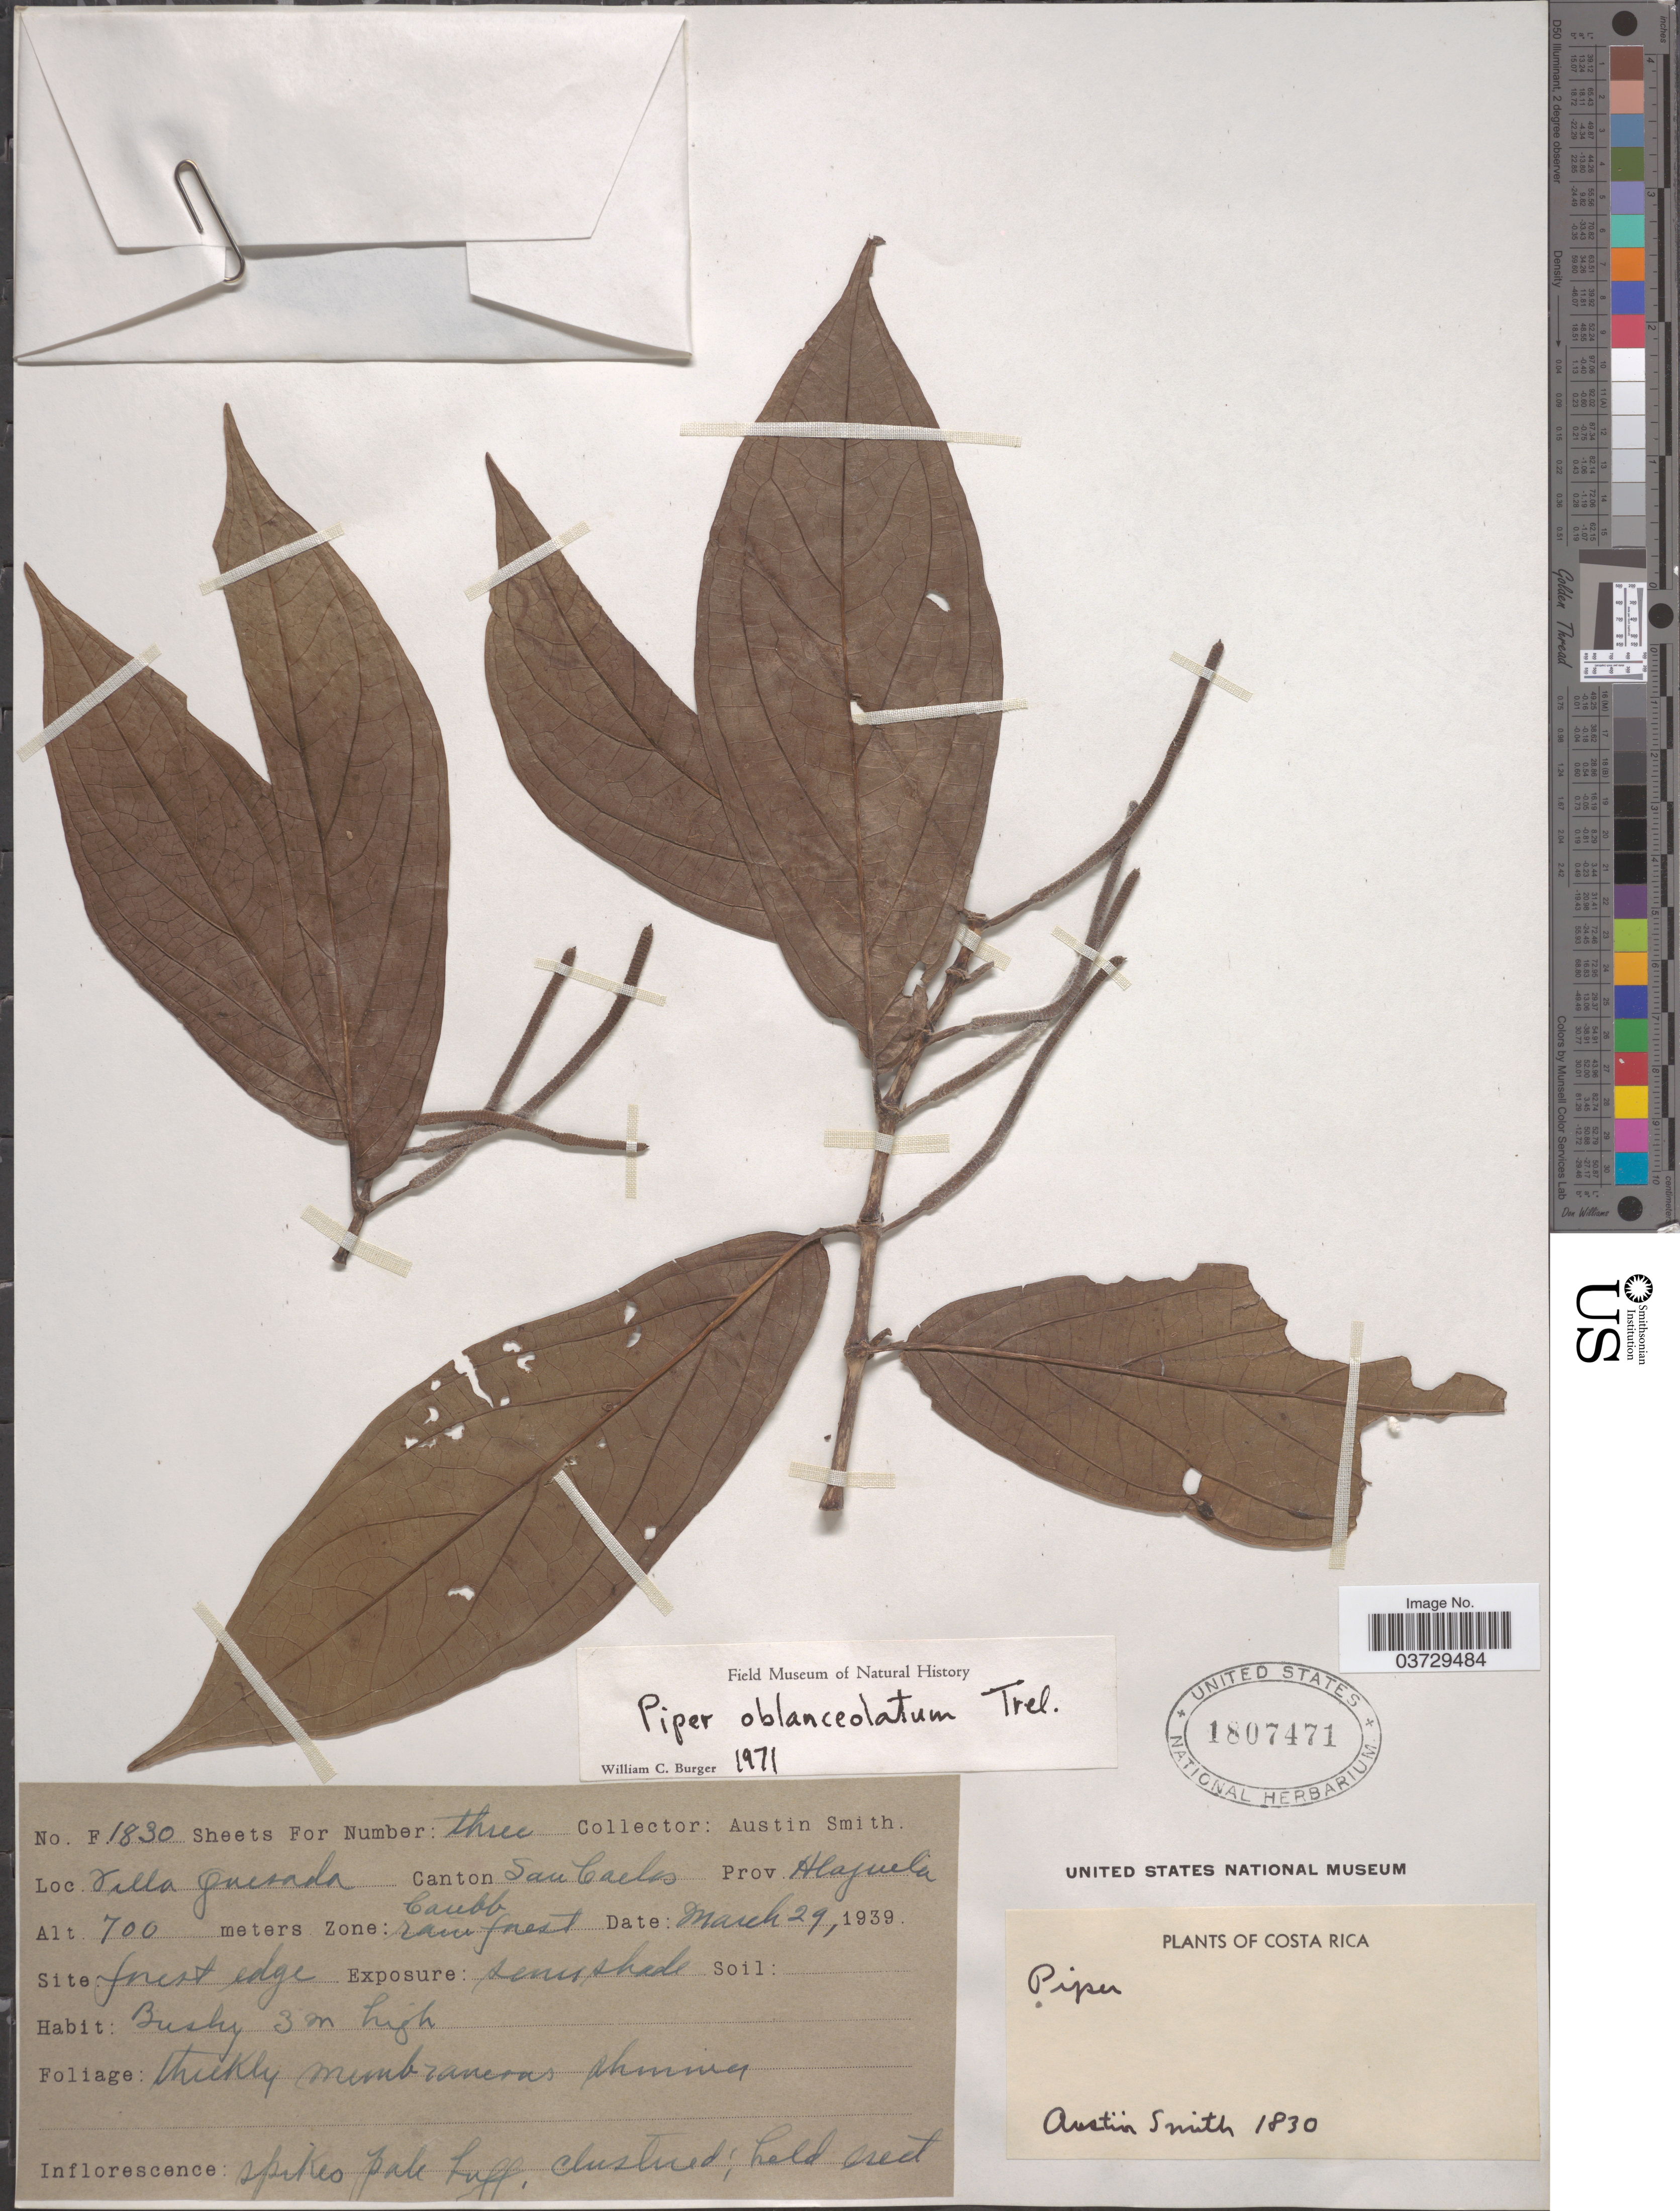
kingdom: Plantae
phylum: Tracheophyta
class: Magnoliopsida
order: Piperales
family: Piperaceae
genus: Piper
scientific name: Piper oblanceolatum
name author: Trel.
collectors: Aust P. Smith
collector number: F1830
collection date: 1939-03-29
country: Costa Rica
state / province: Alajuela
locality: Villa Quesada, Canton San Carlos.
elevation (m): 700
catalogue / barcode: US 1807471